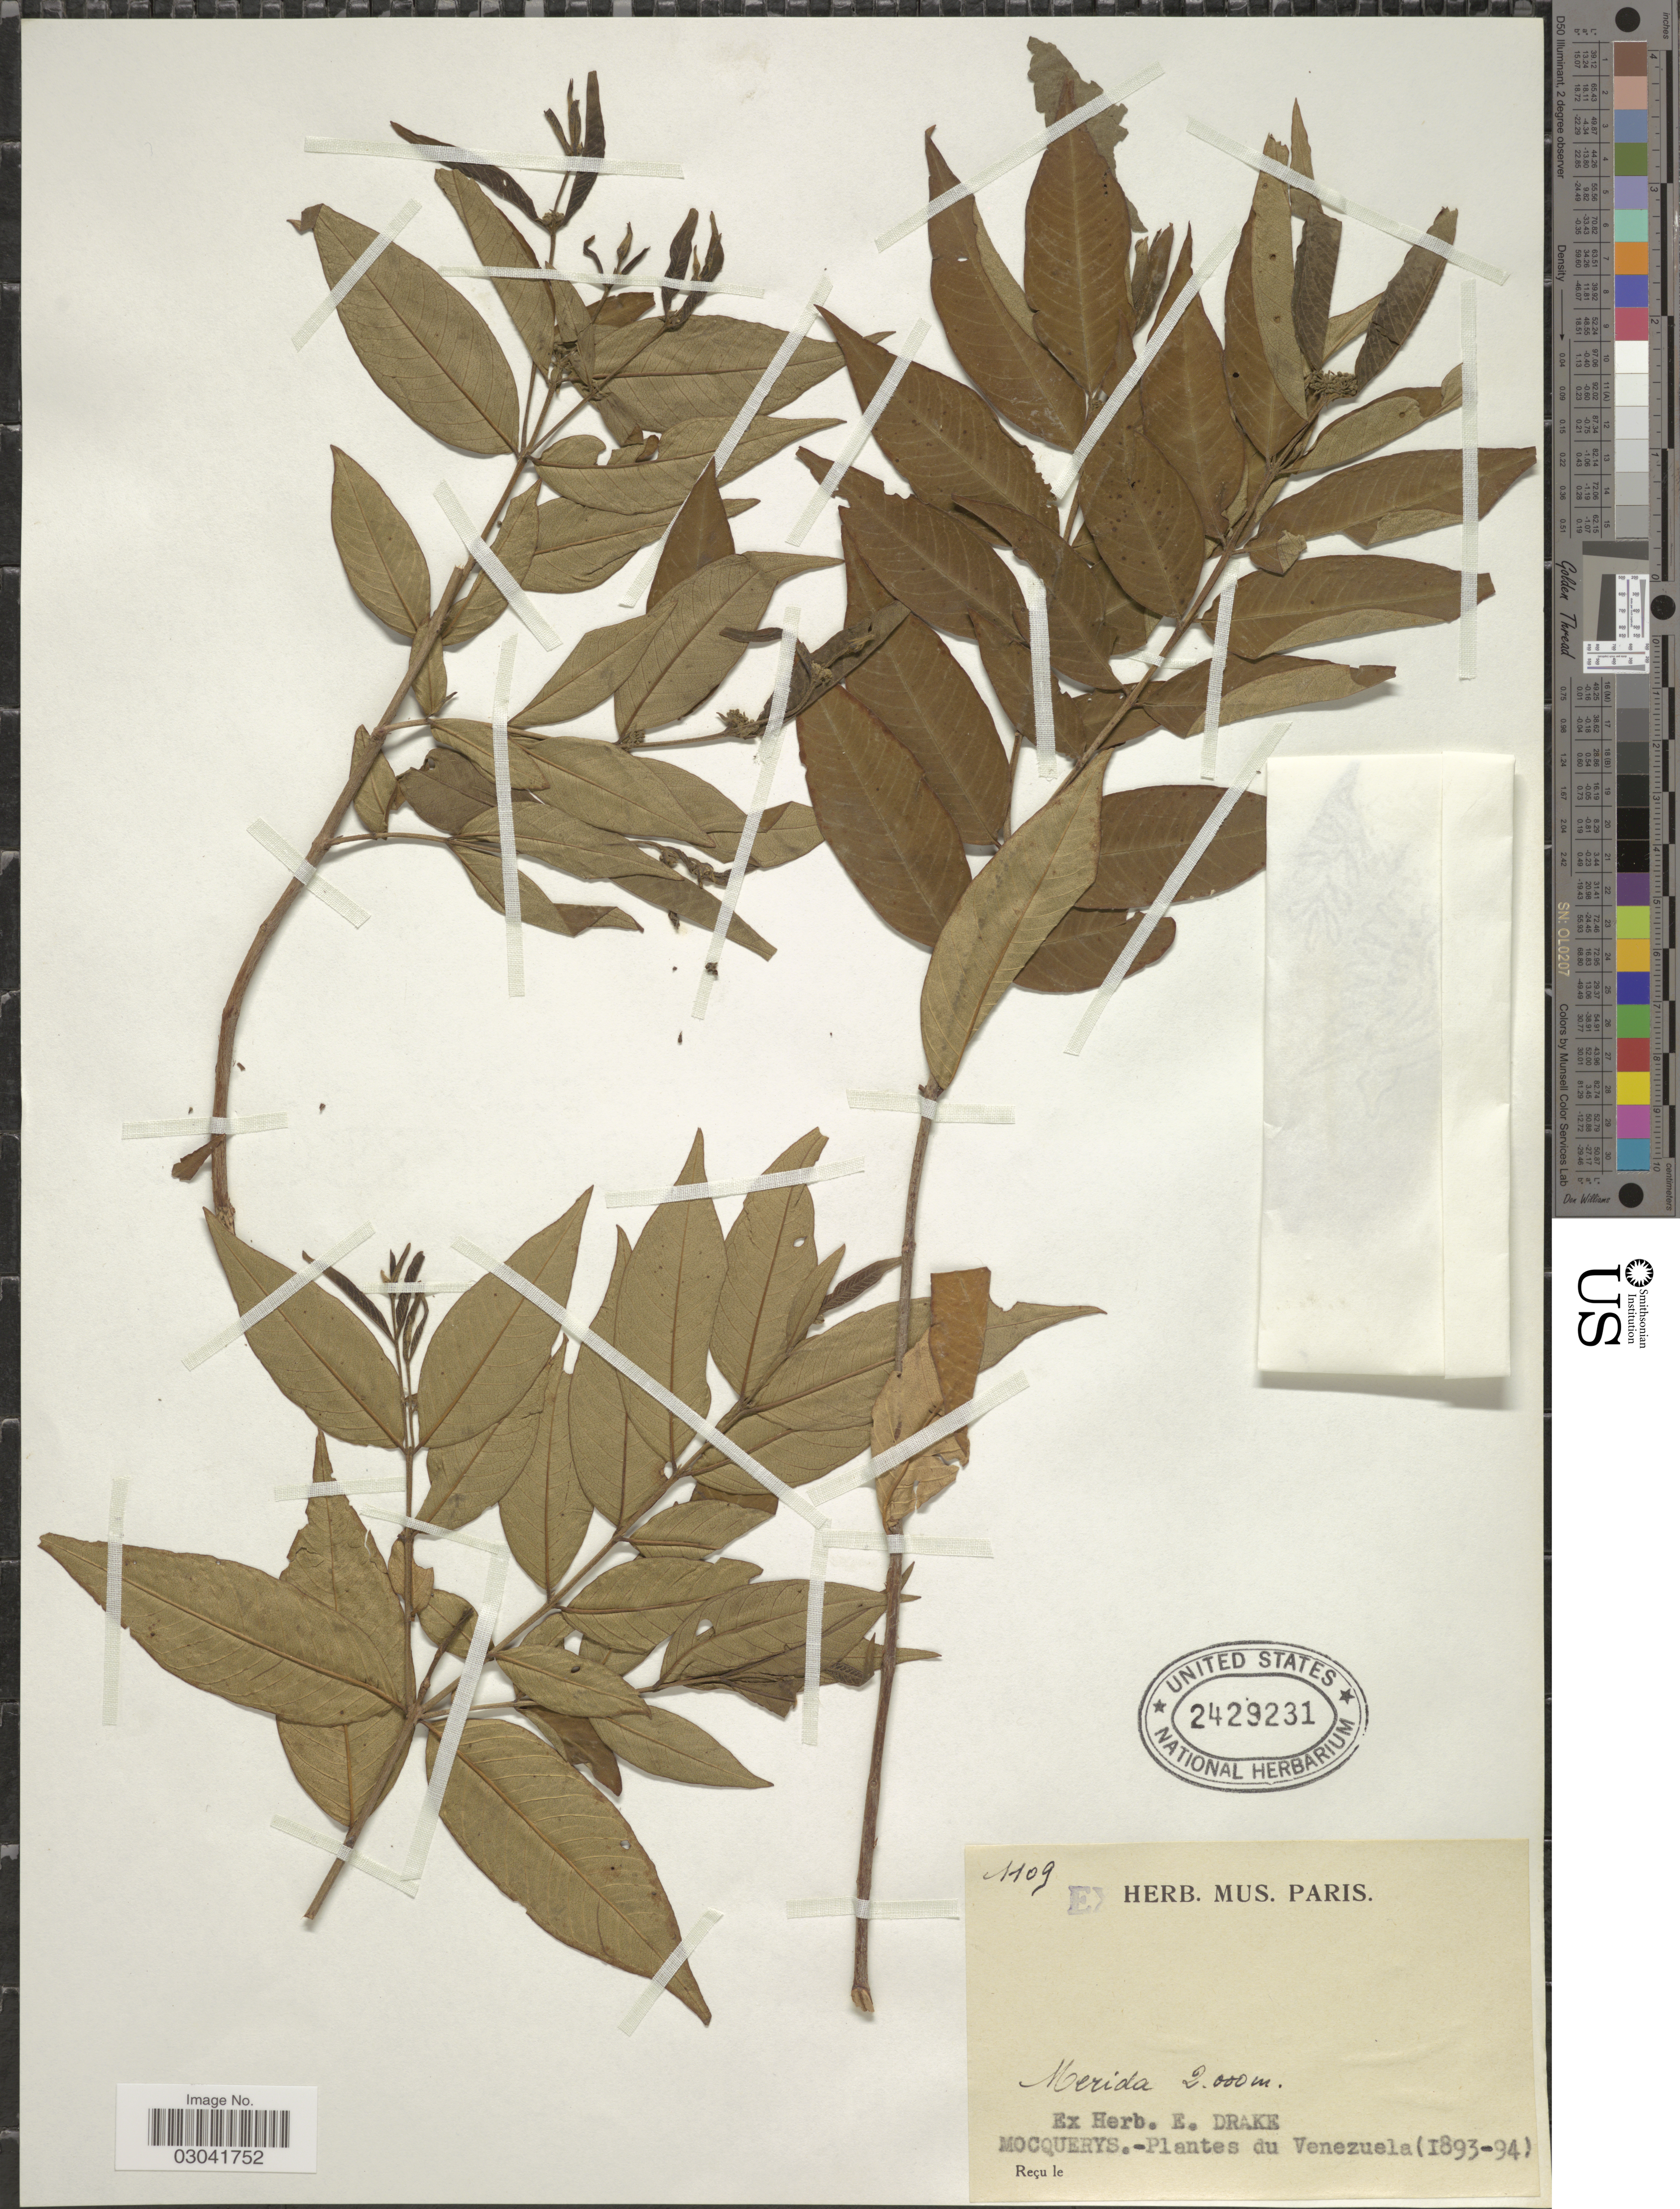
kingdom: Plantae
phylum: Tracheophyta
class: Magnoliopsida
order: Myrtales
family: Lythraceae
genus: Adenaria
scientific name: Adenaria floribunda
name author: Kunth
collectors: A. Mocquerys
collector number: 1109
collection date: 1893/1894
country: Venezuela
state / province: Mérida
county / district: Libertador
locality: Mérida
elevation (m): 2000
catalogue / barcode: US 2429231